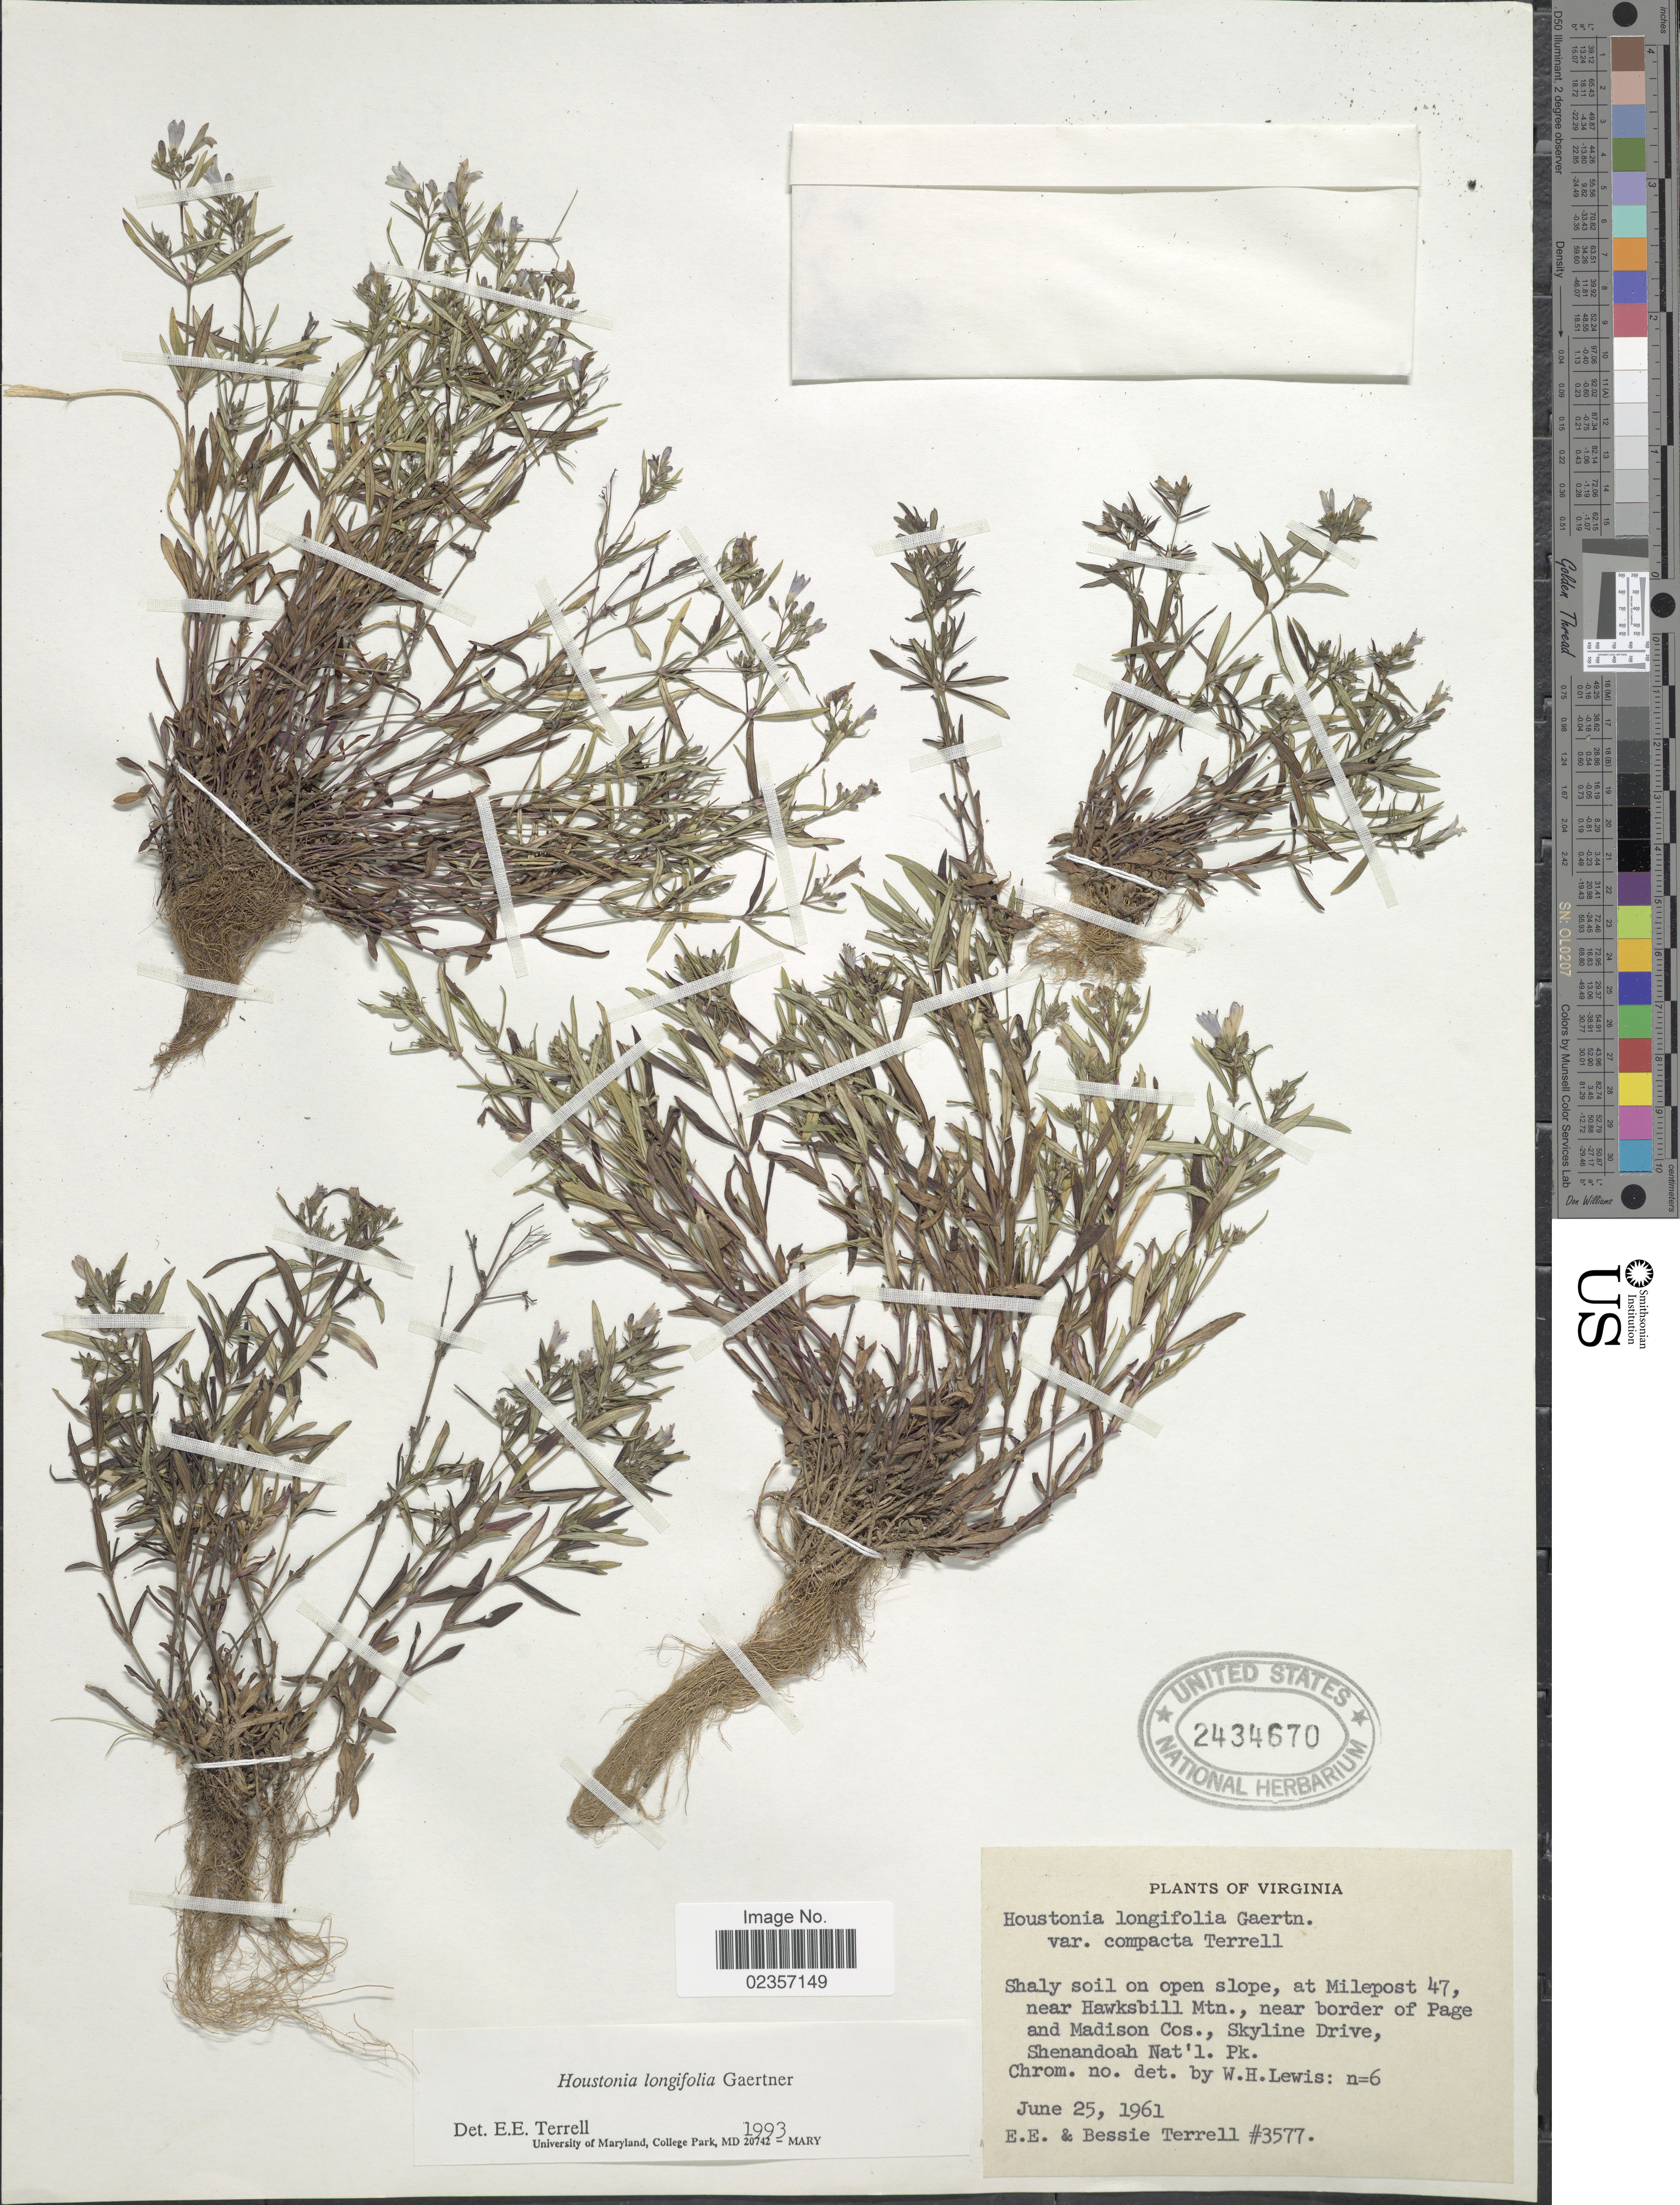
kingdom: Plantae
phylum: Tracheophyta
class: Magnoliopsida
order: Gentianales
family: Rubiaceae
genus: Houstonia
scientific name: Houstonia longifolia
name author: Gaertn.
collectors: E. E. Terrell & B. Terrell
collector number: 3577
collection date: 1961-06-25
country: United States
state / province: Virginia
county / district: Madison / Page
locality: Shaly soil on open slope, at Milepost 47, near Hawksbill Mtn., near border of Page and Madison Co., Skyline Drive, Shenandoah Nat'l Pk.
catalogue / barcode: US 2434670